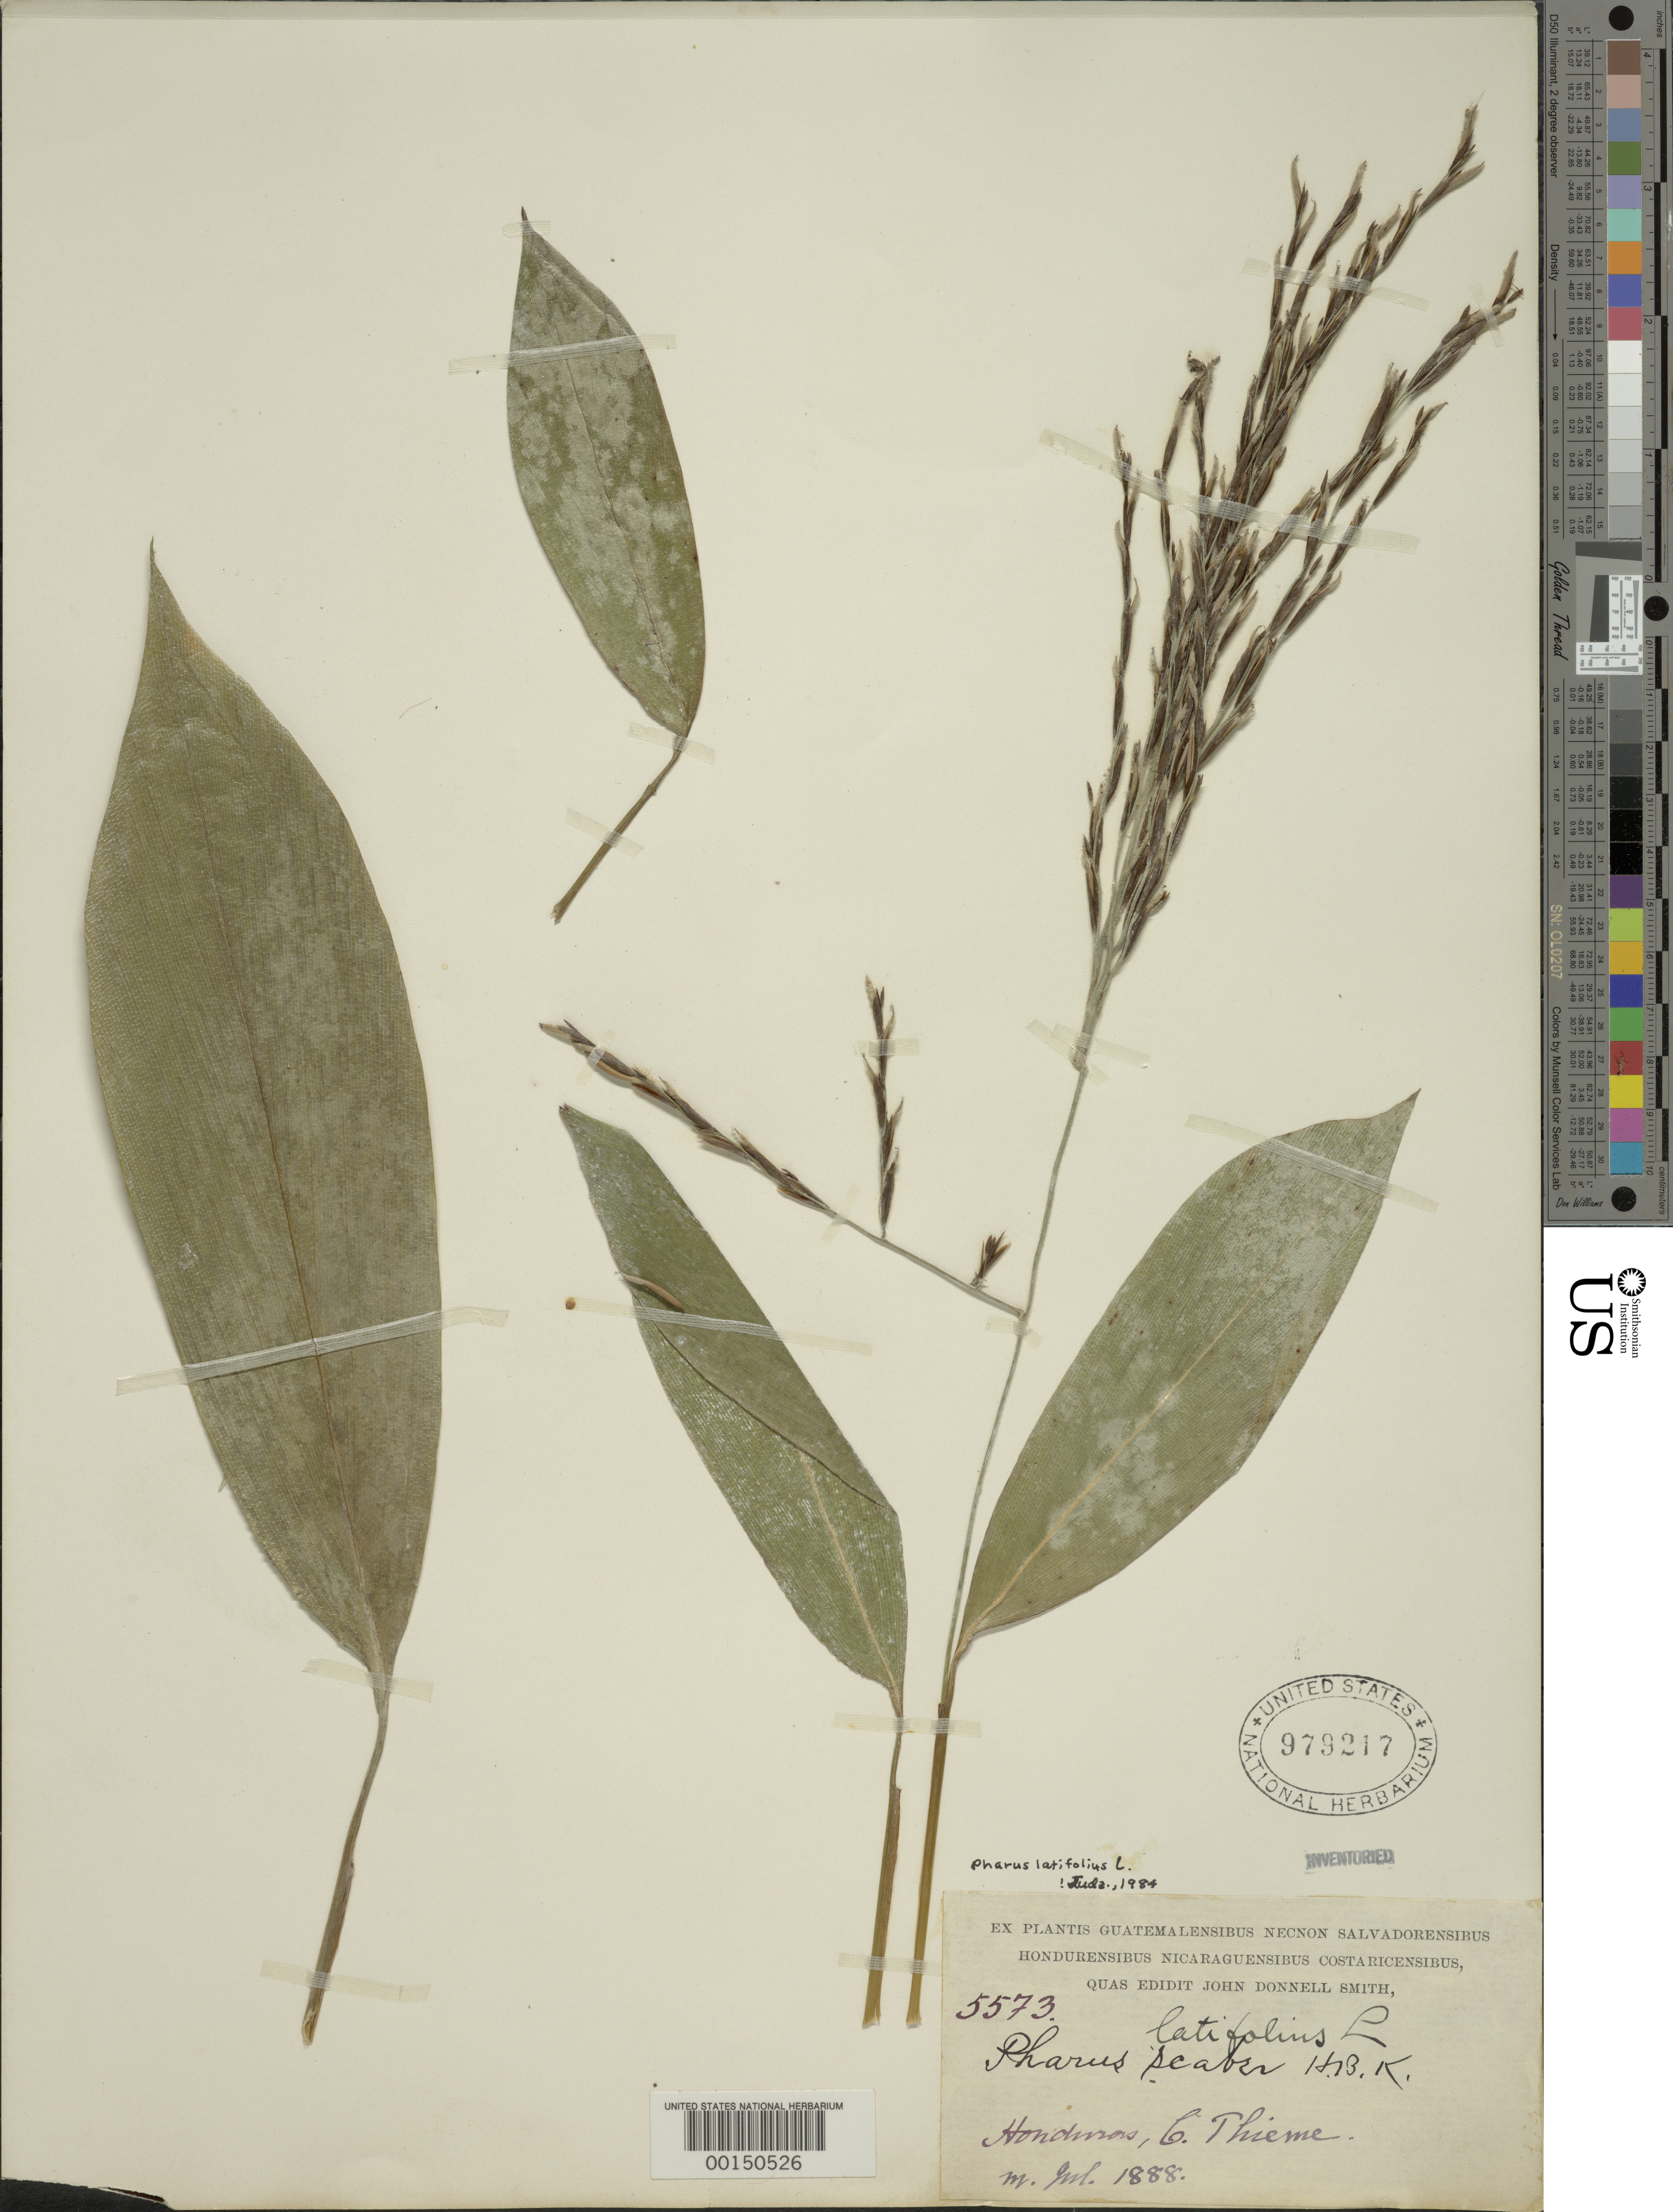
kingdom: Plantae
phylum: Tracheophyta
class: Liliopsida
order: Poales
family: Poaceae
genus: Pharus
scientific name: Pharus latifolius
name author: L.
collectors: C. Thieme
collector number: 5573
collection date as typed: Jul 1888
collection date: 1888-07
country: Honduras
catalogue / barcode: US 979217